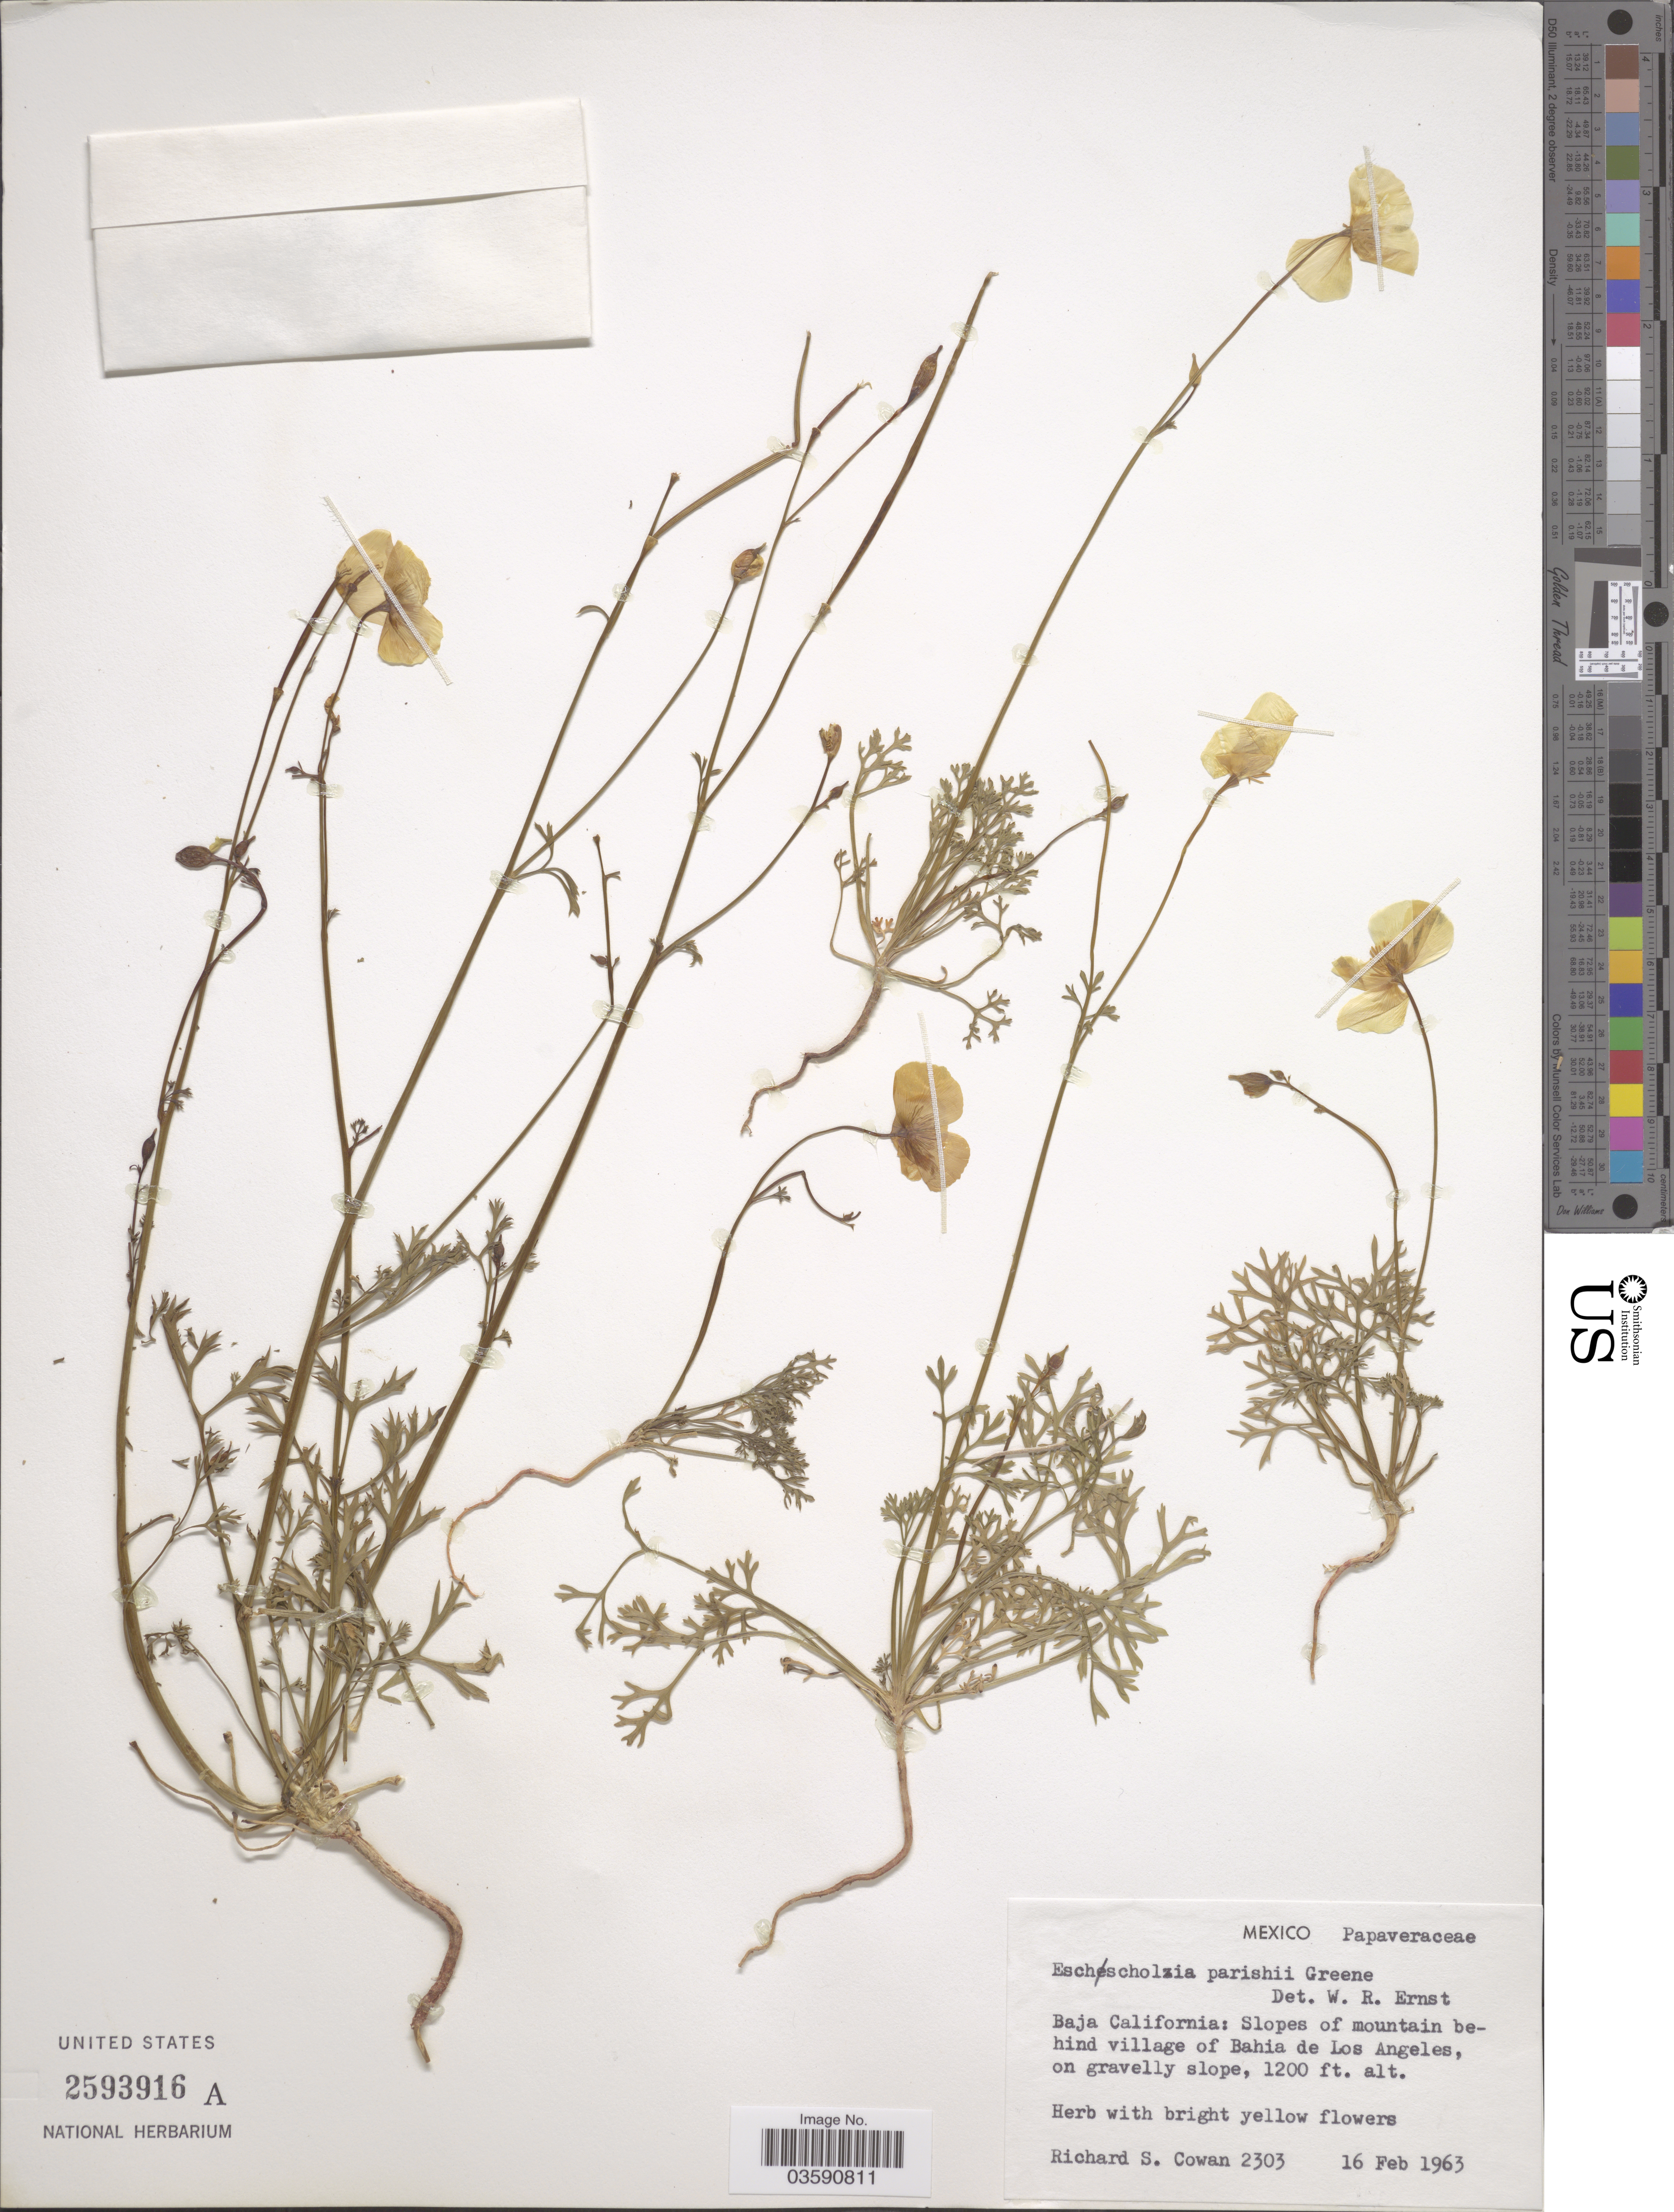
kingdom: Plantae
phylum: Tracheophyta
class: Magnoliopsida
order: Ranunculales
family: Papaveraceae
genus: Eschscholzia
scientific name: Eschscholzia parishii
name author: Greene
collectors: R. S. Cowan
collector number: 2303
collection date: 1963-02-16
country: Mexico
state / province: Baja California Norte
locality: Slopes of mountain behind village of Bahia de Los Angeles, on gravelly slope.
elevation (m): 366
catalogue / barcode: US 2593916A